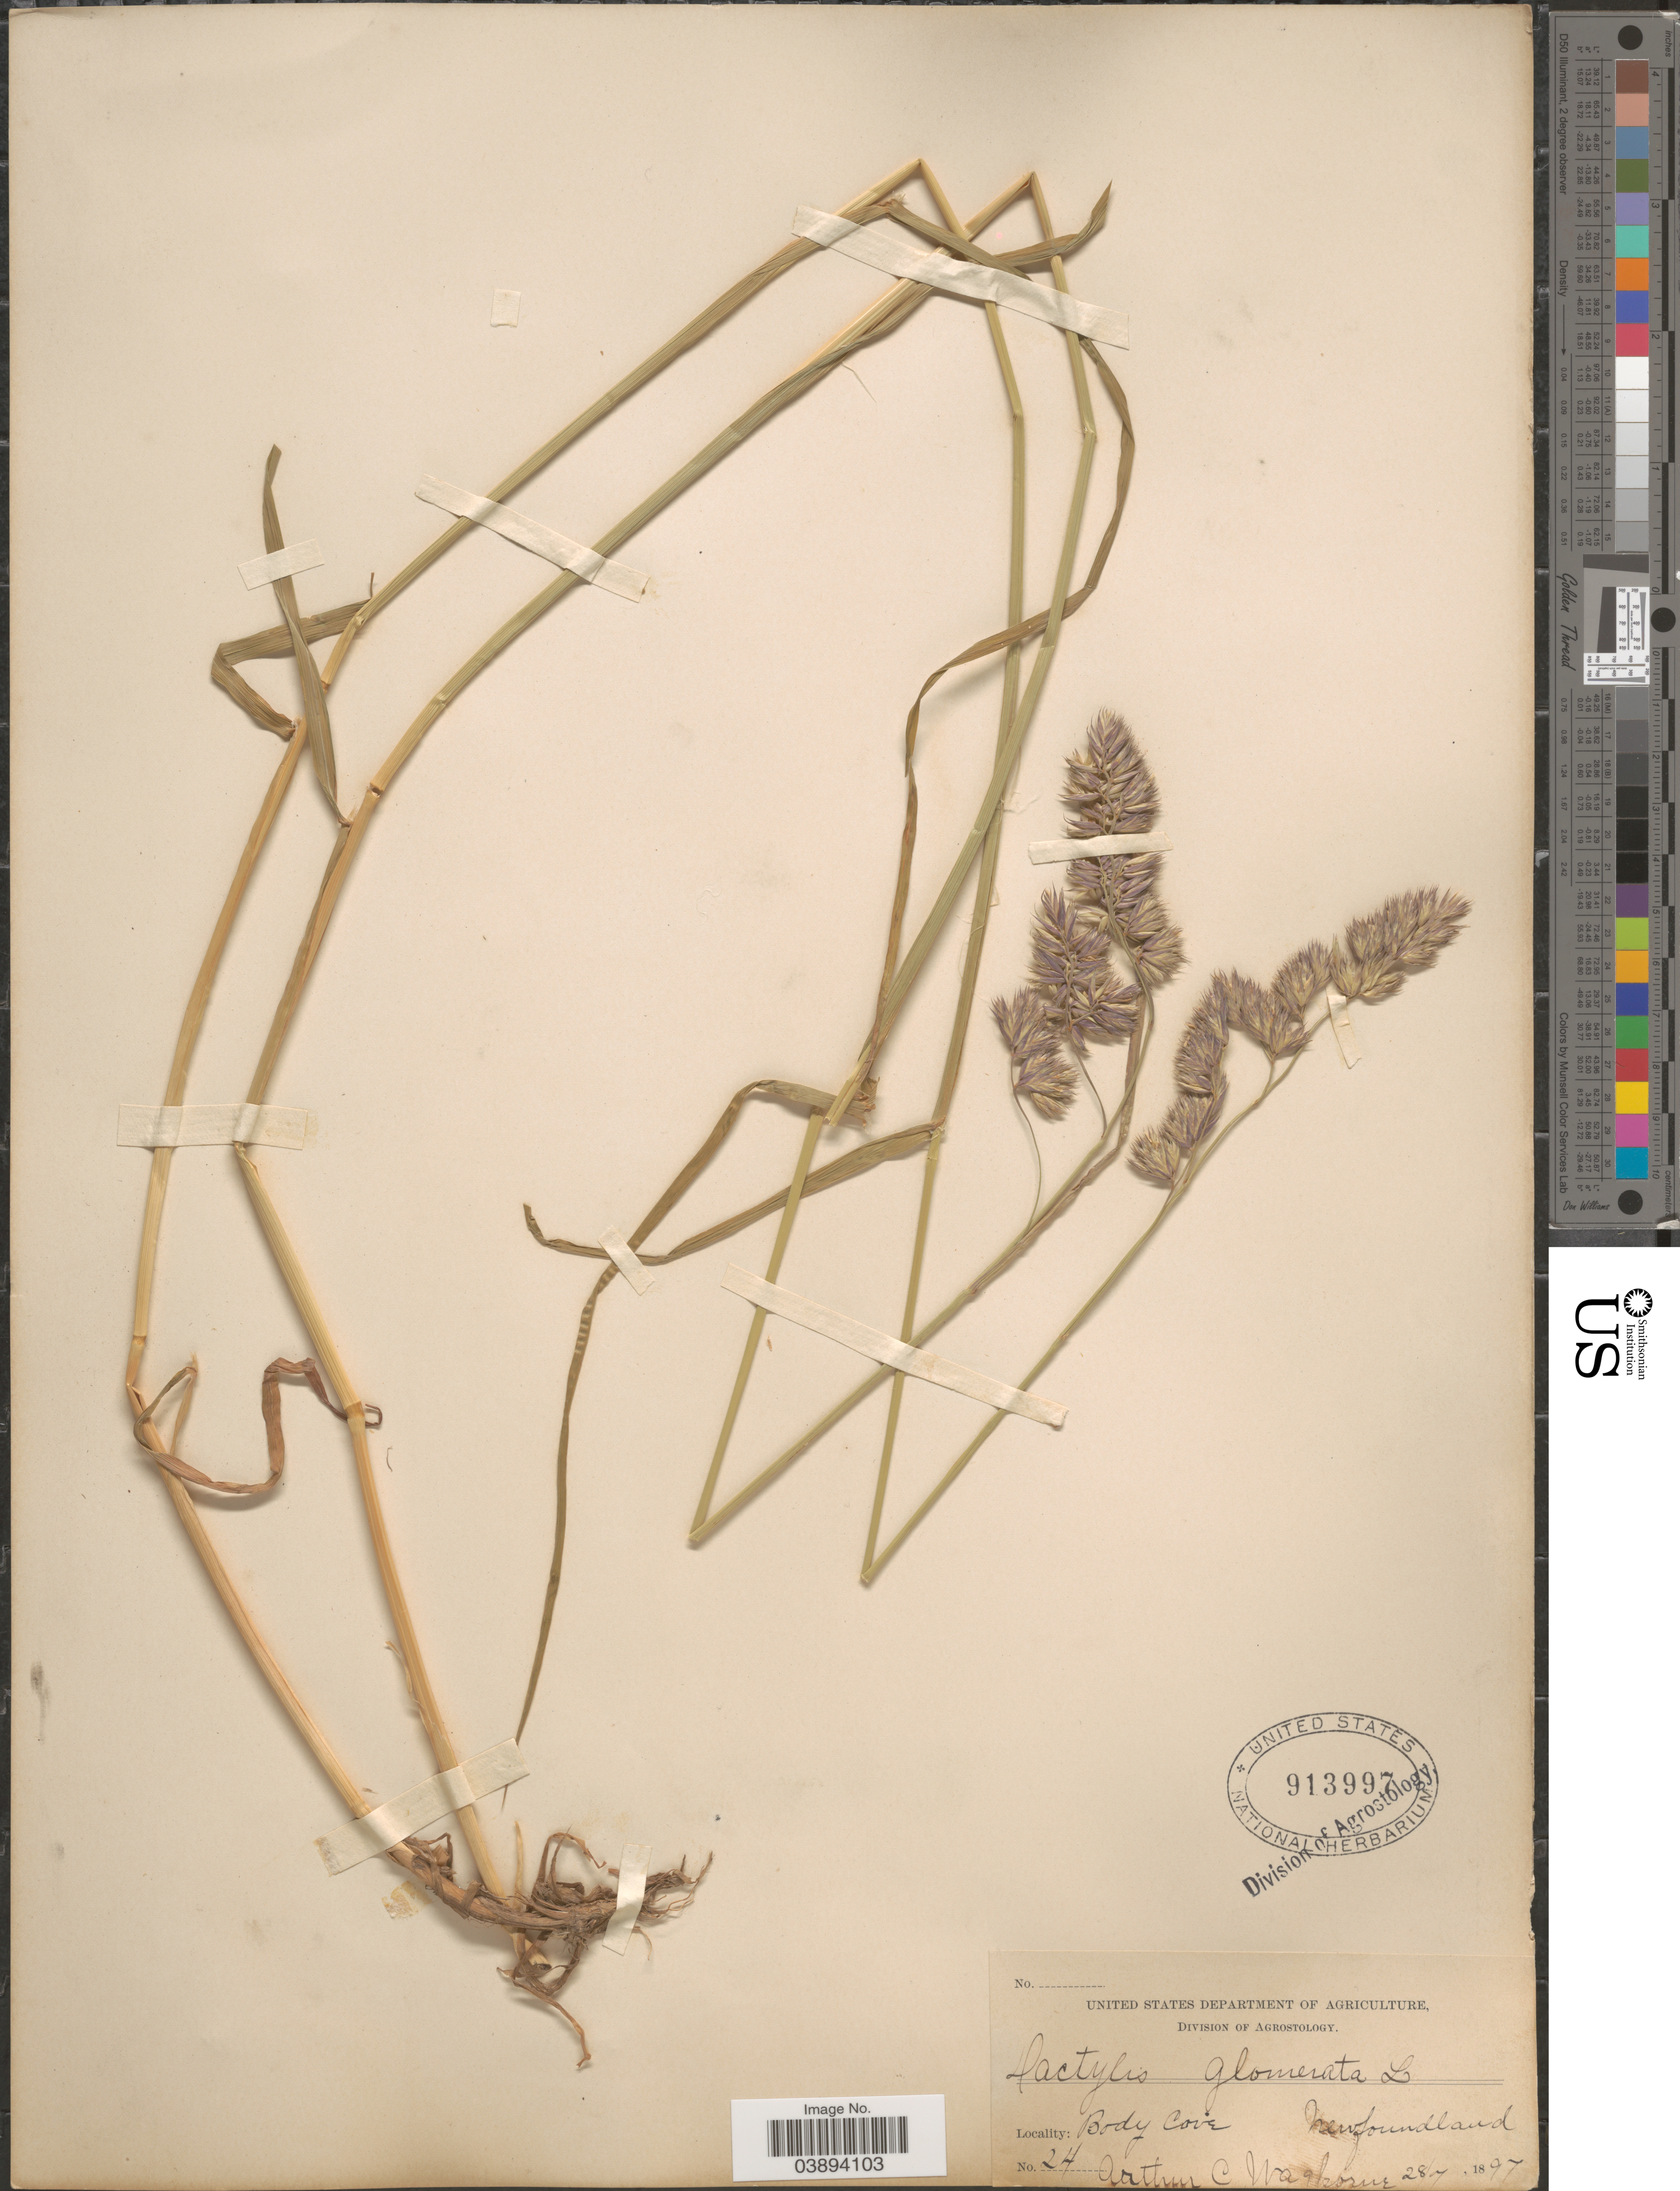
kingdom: Plantae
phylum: Tracheophyta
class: Liliopsida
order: Poales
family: Poaceae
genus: Dactylis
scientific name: Dactylis glomerata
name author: L.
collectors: A. Waghorne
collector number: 24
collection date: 1897-07-28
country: Canada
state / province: Newfoundland and Labrador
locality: Body Cove.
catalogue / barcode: US 913997